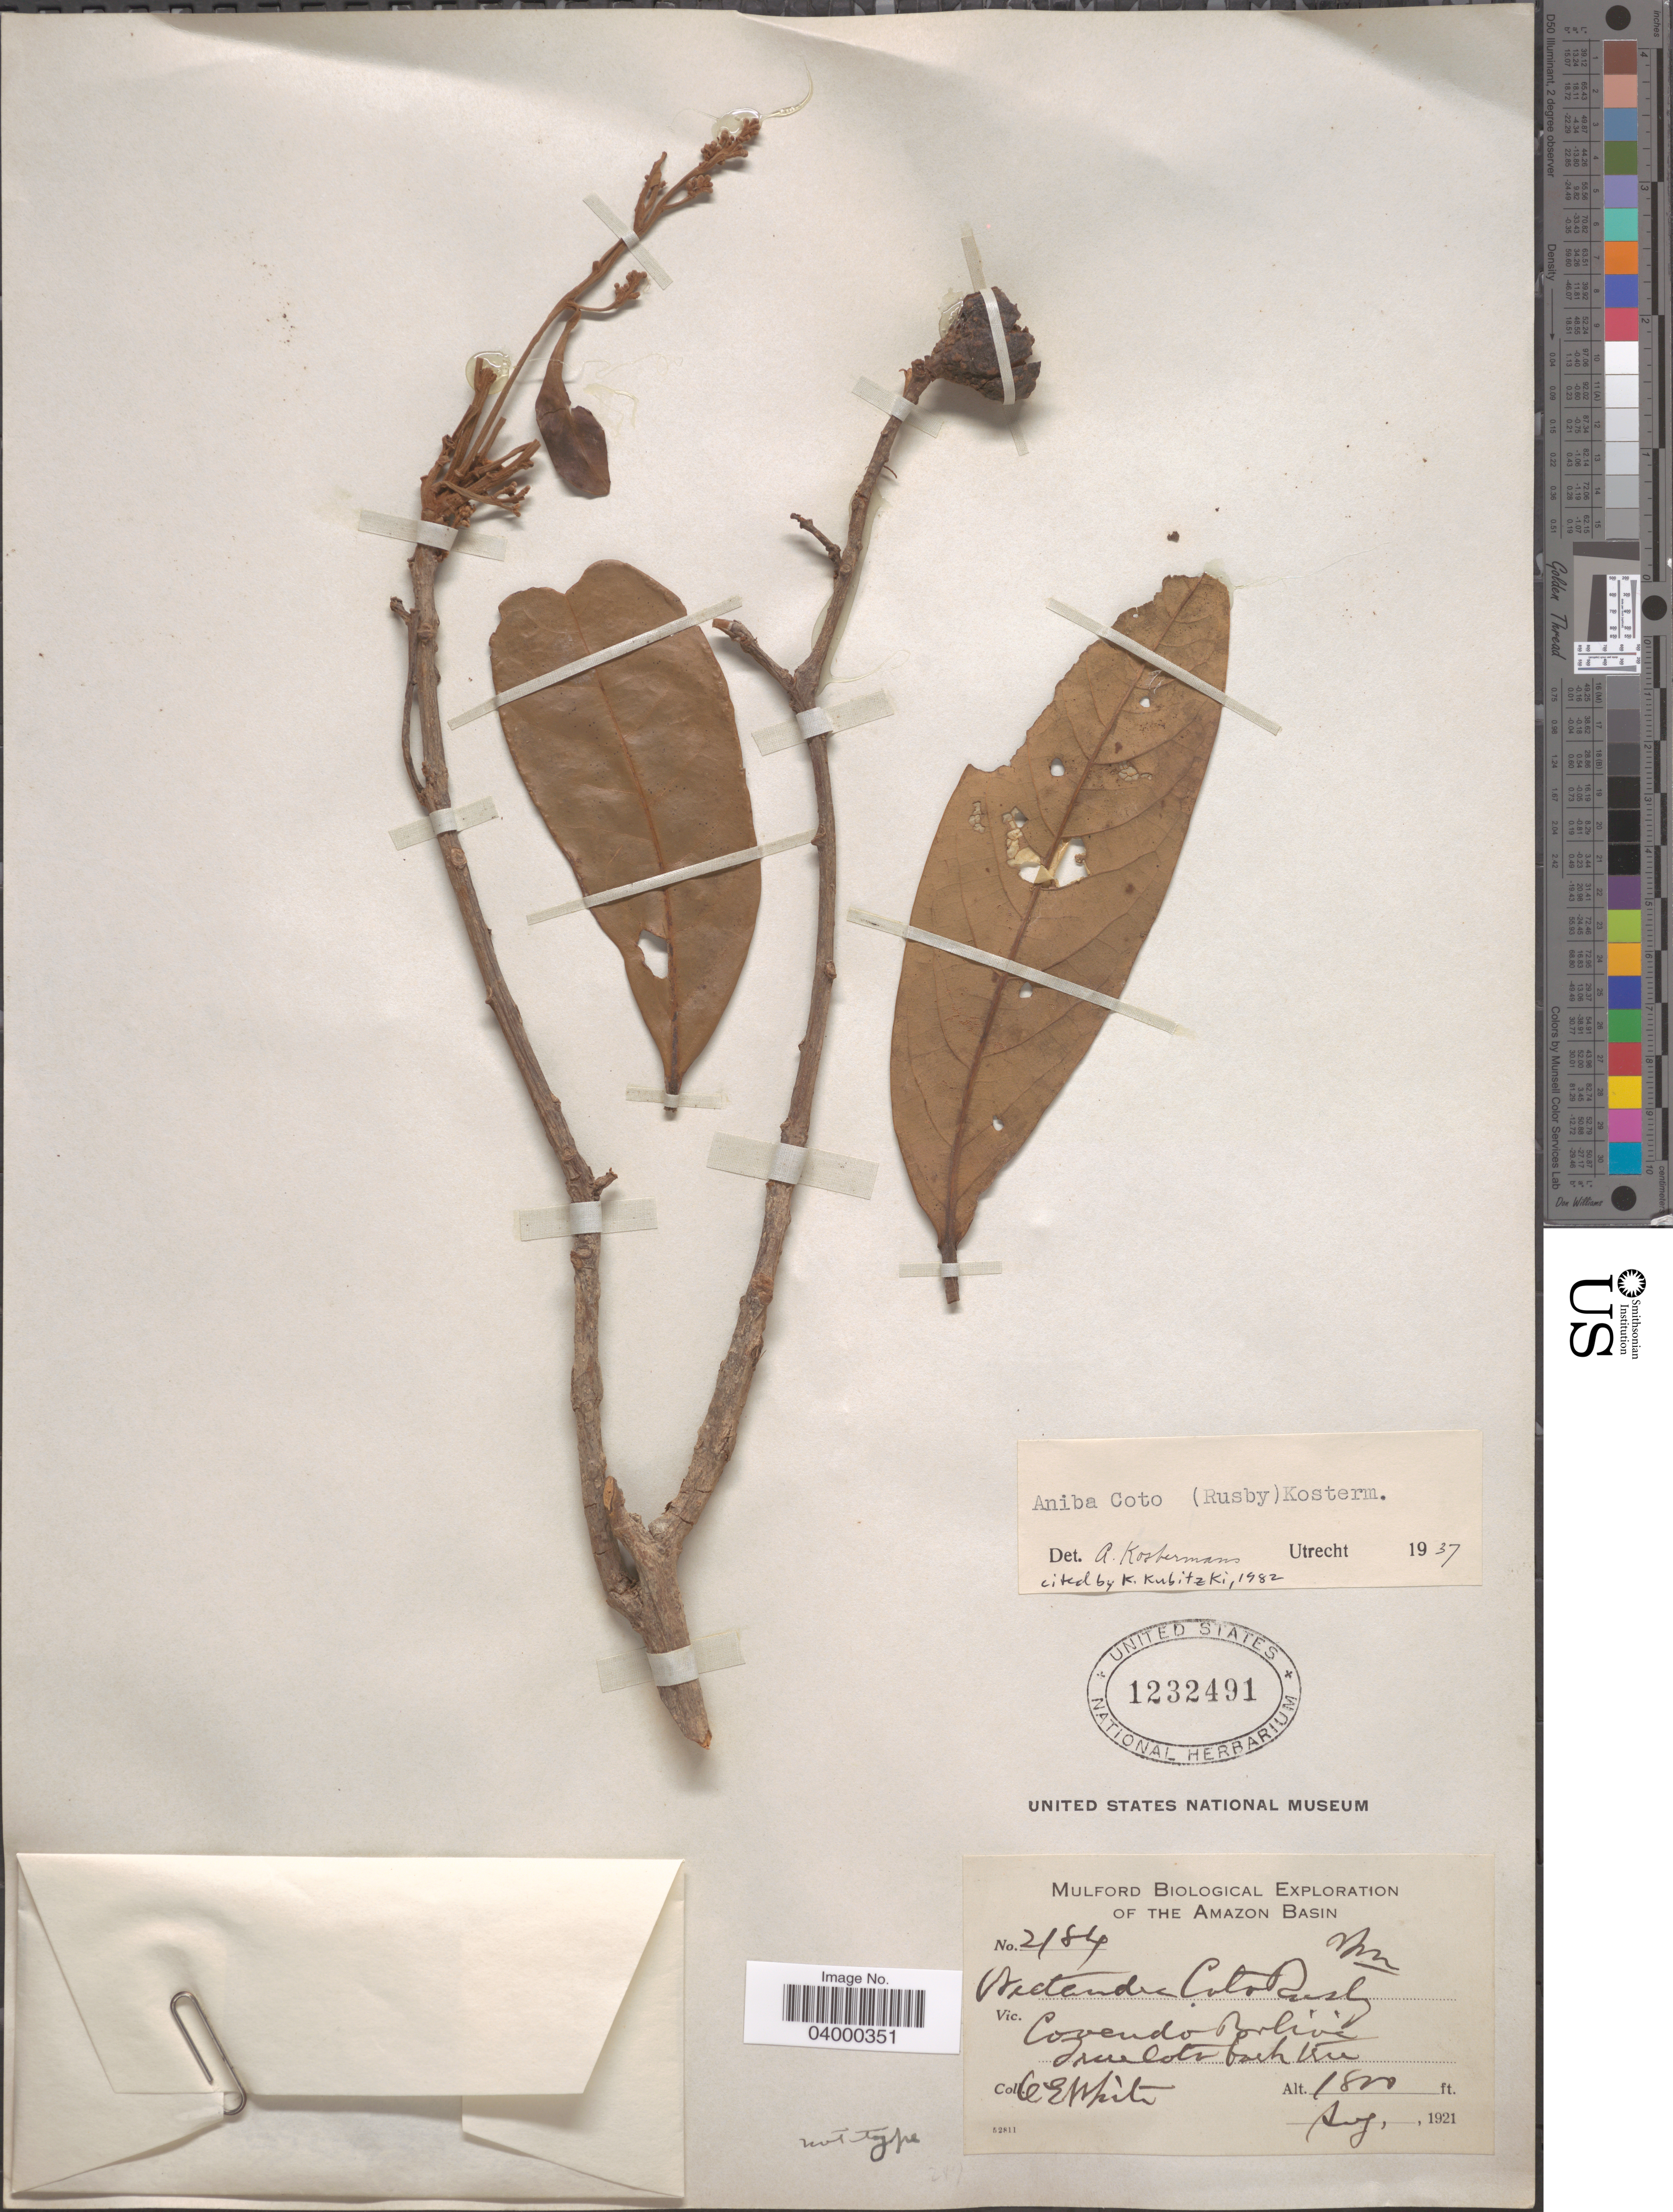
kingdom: Plantae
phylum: Tracheophyta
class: Magnoliopsida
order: Laurales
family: Lauraceae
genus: Aniba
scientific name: Aniba coto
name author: (Rusby) Kosterm. ex J.F. Macbr.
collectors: O. E. White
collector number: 2184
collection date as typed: Aug., 1921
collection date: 1921-08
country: Bolivia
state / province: La Paz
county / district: Sud Yungas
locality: Covendo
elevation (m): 549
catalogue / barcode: US 1232491